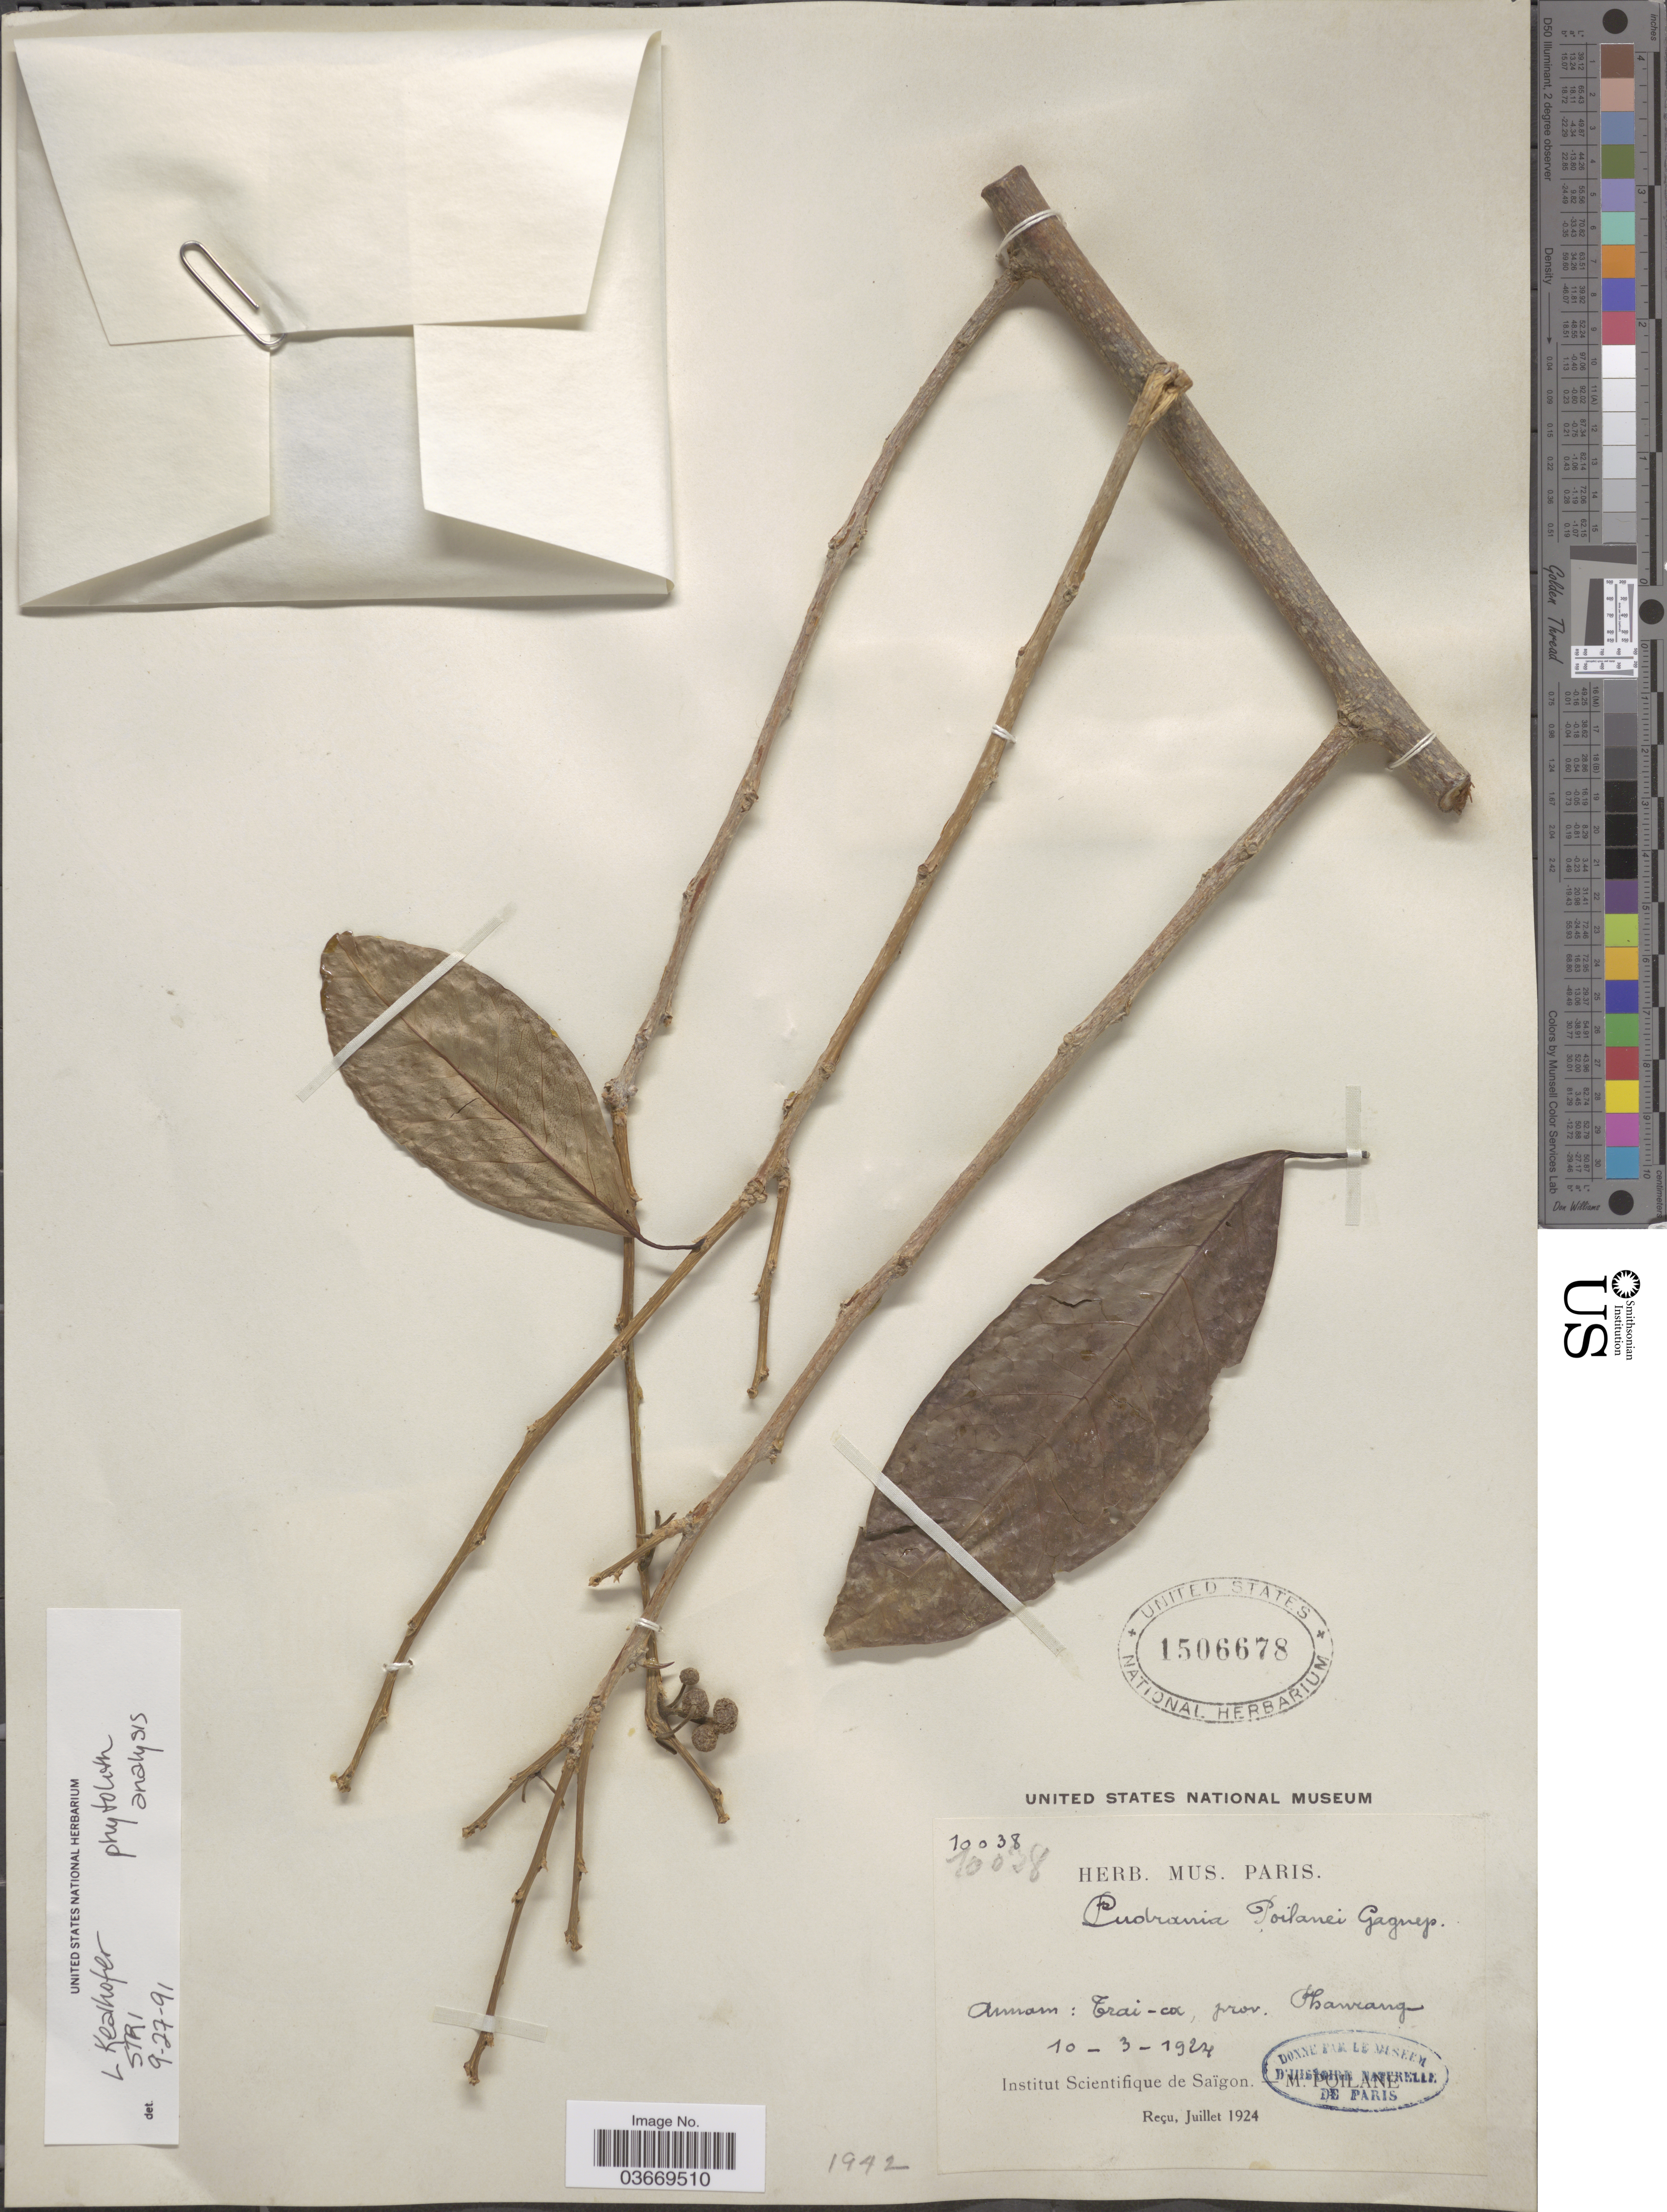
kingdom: Plantae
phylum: Tracheophyta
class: Magnoliopsida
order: Rosales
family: Moraceae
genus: Maclura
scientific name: Maclura andamanica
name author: (King ex Hook. f.) C.C. Berg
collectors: ex herb. Mus. Paris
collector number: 10038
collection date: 1924-03-10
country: Vietnam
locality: Annam: Trai-coc*, prov. Phanrang.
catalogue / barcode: US 1506678